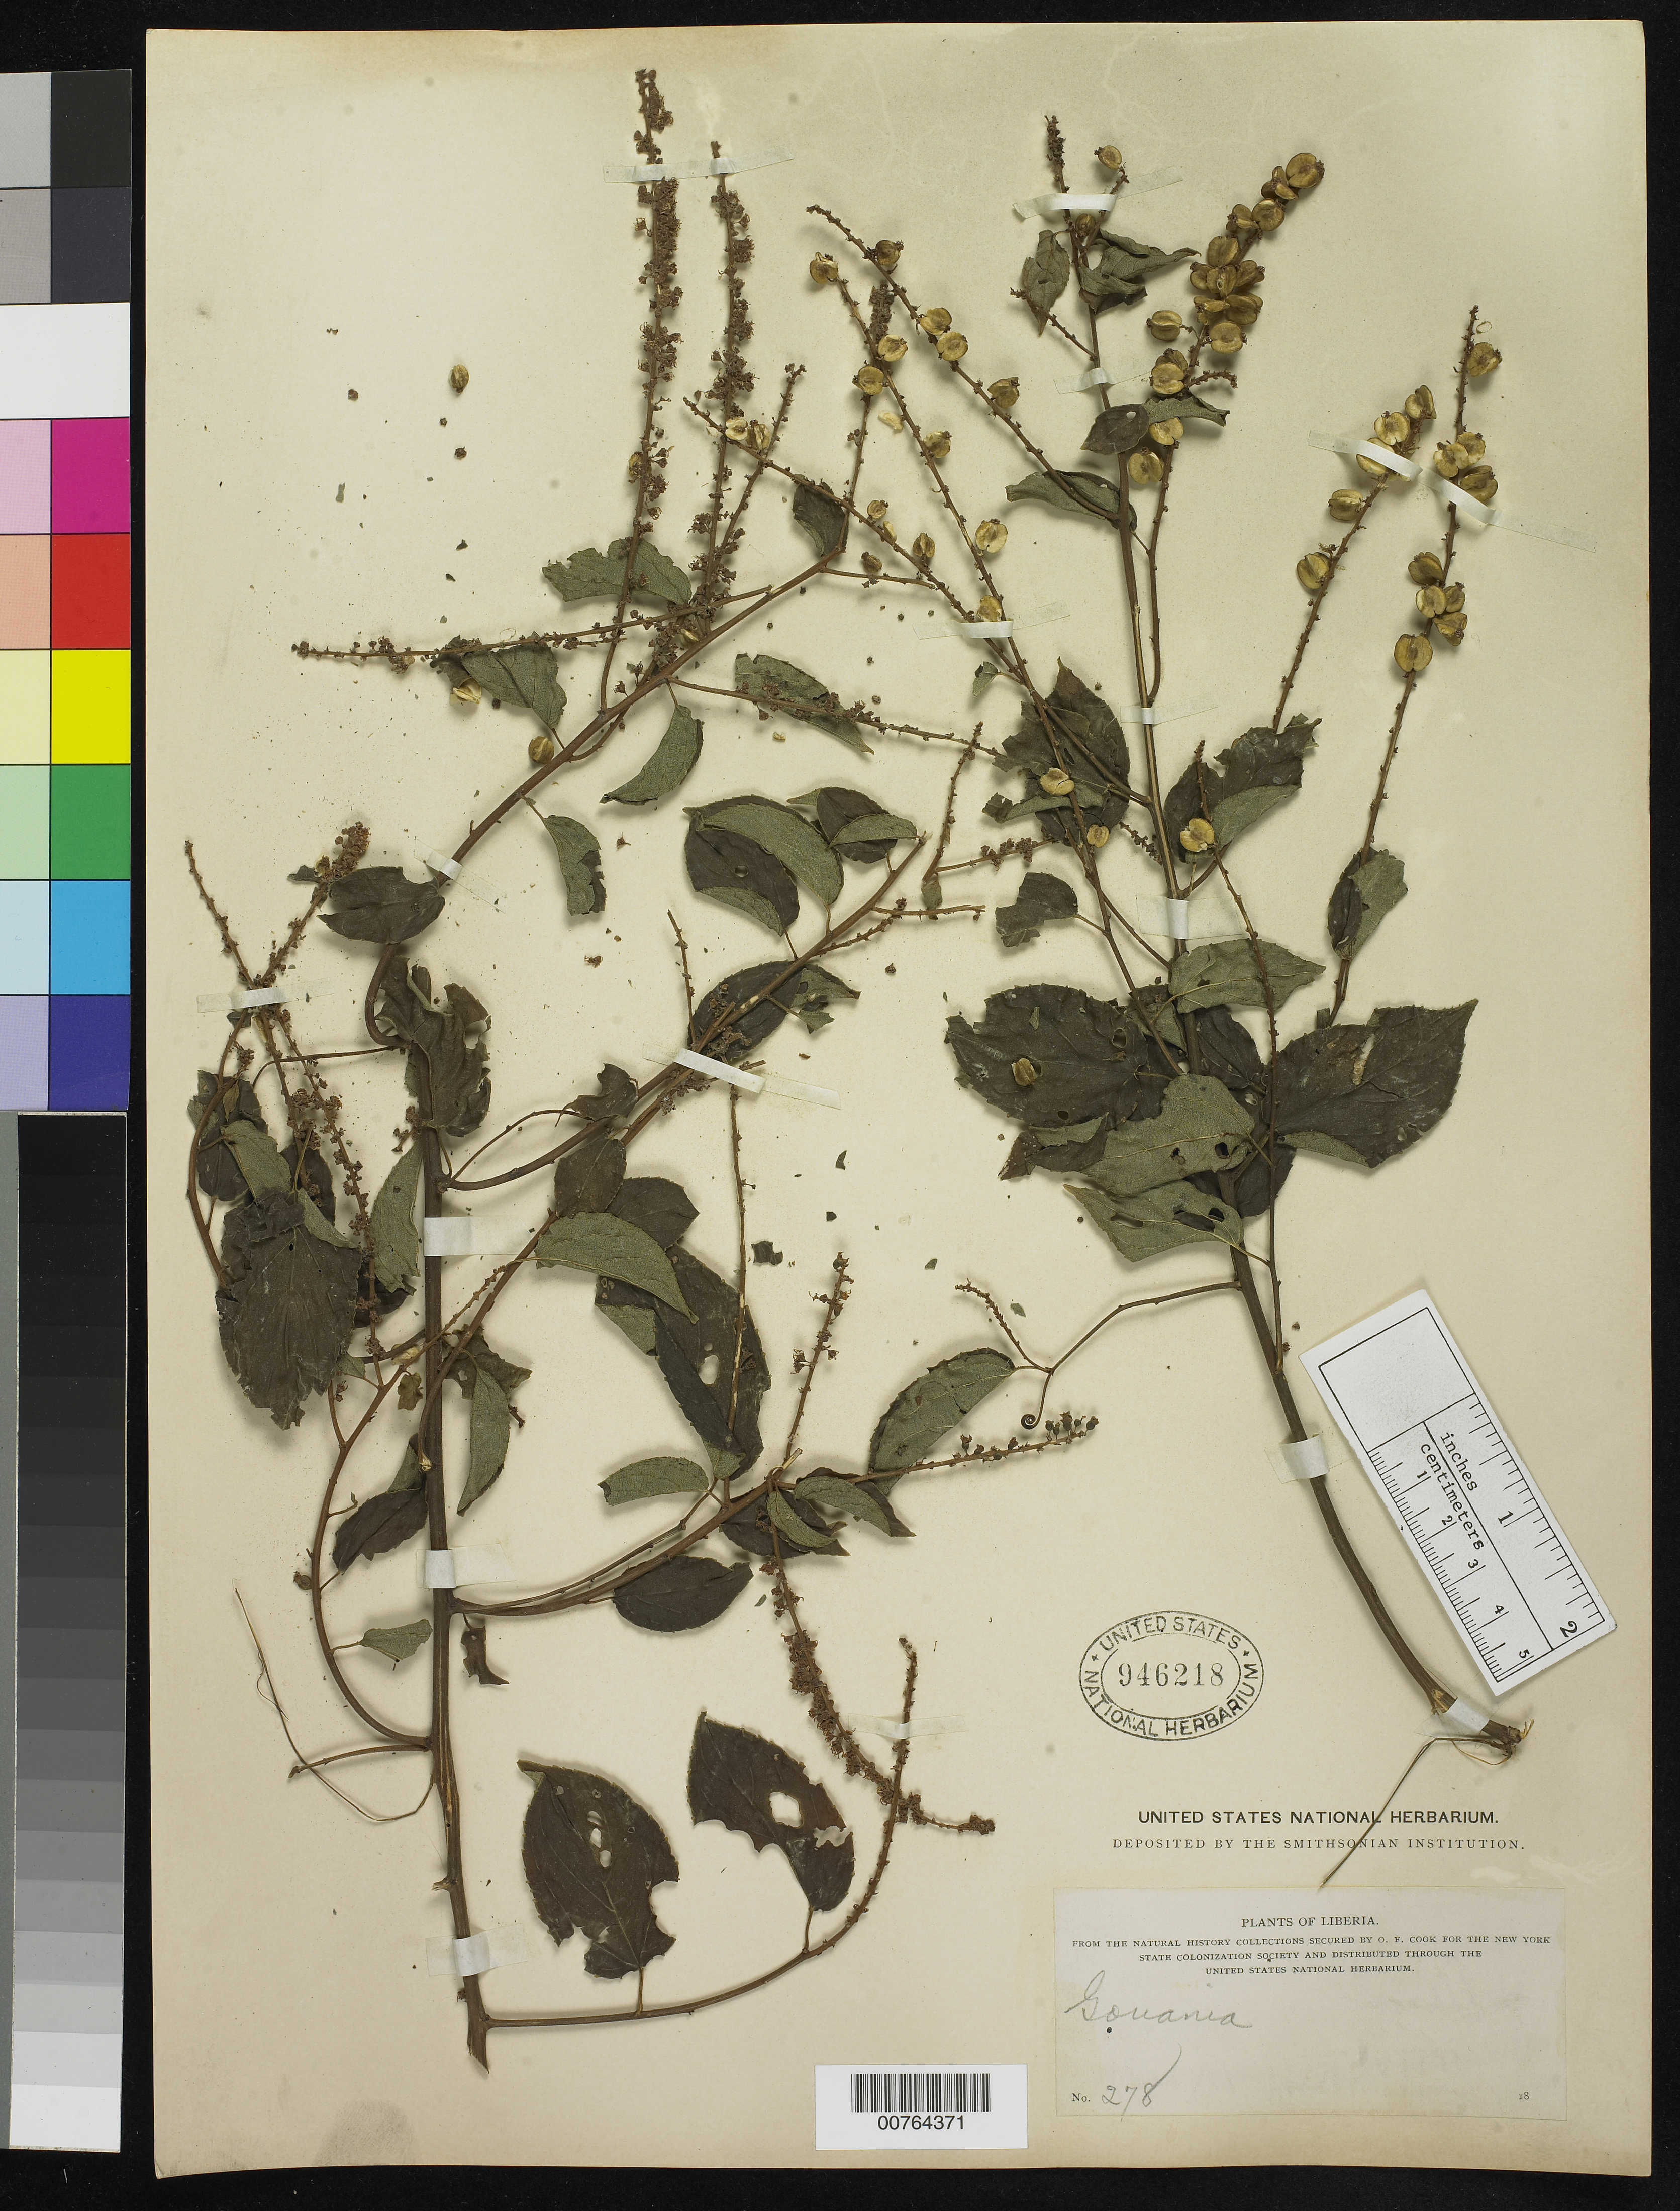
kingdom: Plantae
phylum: Tracheophyta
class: Magnoliopsida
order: Rosales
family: Rhamnaceae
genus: Gouania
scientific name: Gouania sp.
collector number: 278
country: Liberia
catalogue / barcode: US 946218